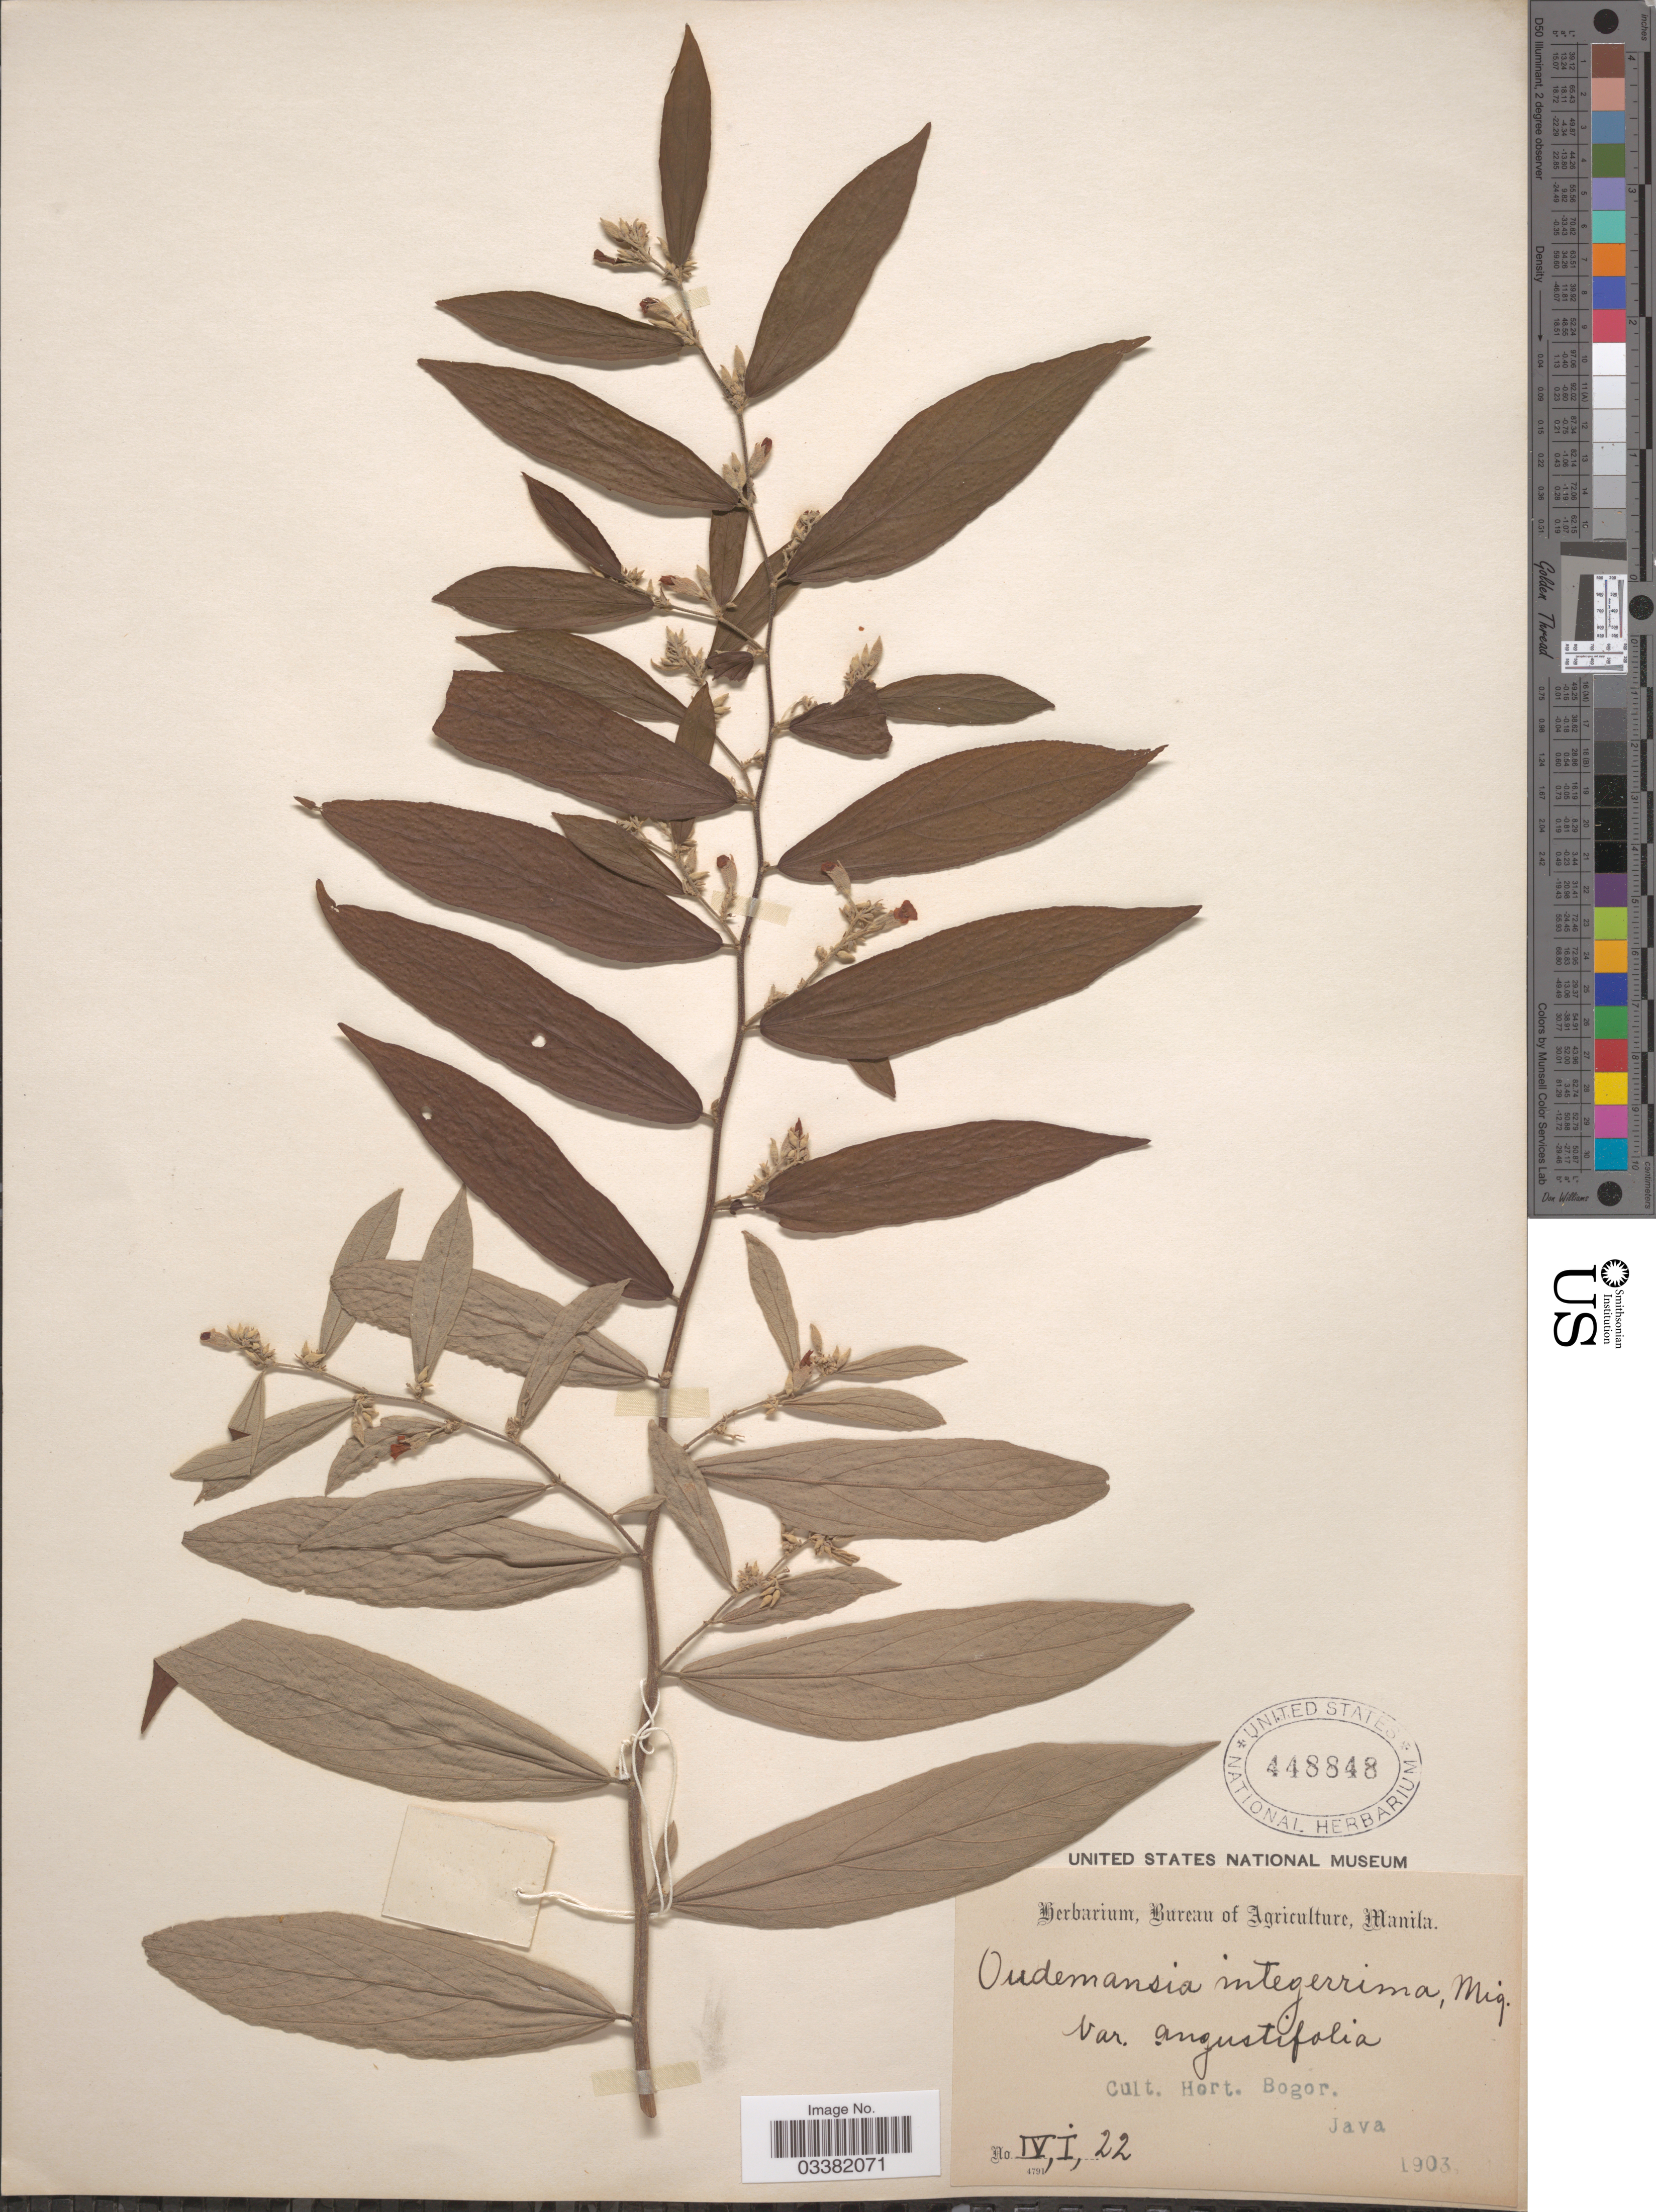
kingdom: Plantae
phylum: Tracheophyta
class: Magnoliopsida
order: Malvales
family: Malvaceae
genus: Helicteres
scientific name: Helicteres integerrima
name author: Korth.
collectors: ex Herb. Bur. Agric. Manila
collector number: IV,I,22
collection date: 1903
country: Indonesia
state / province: Java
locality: Cult. Hort. Bogor.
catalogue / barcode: US 448848